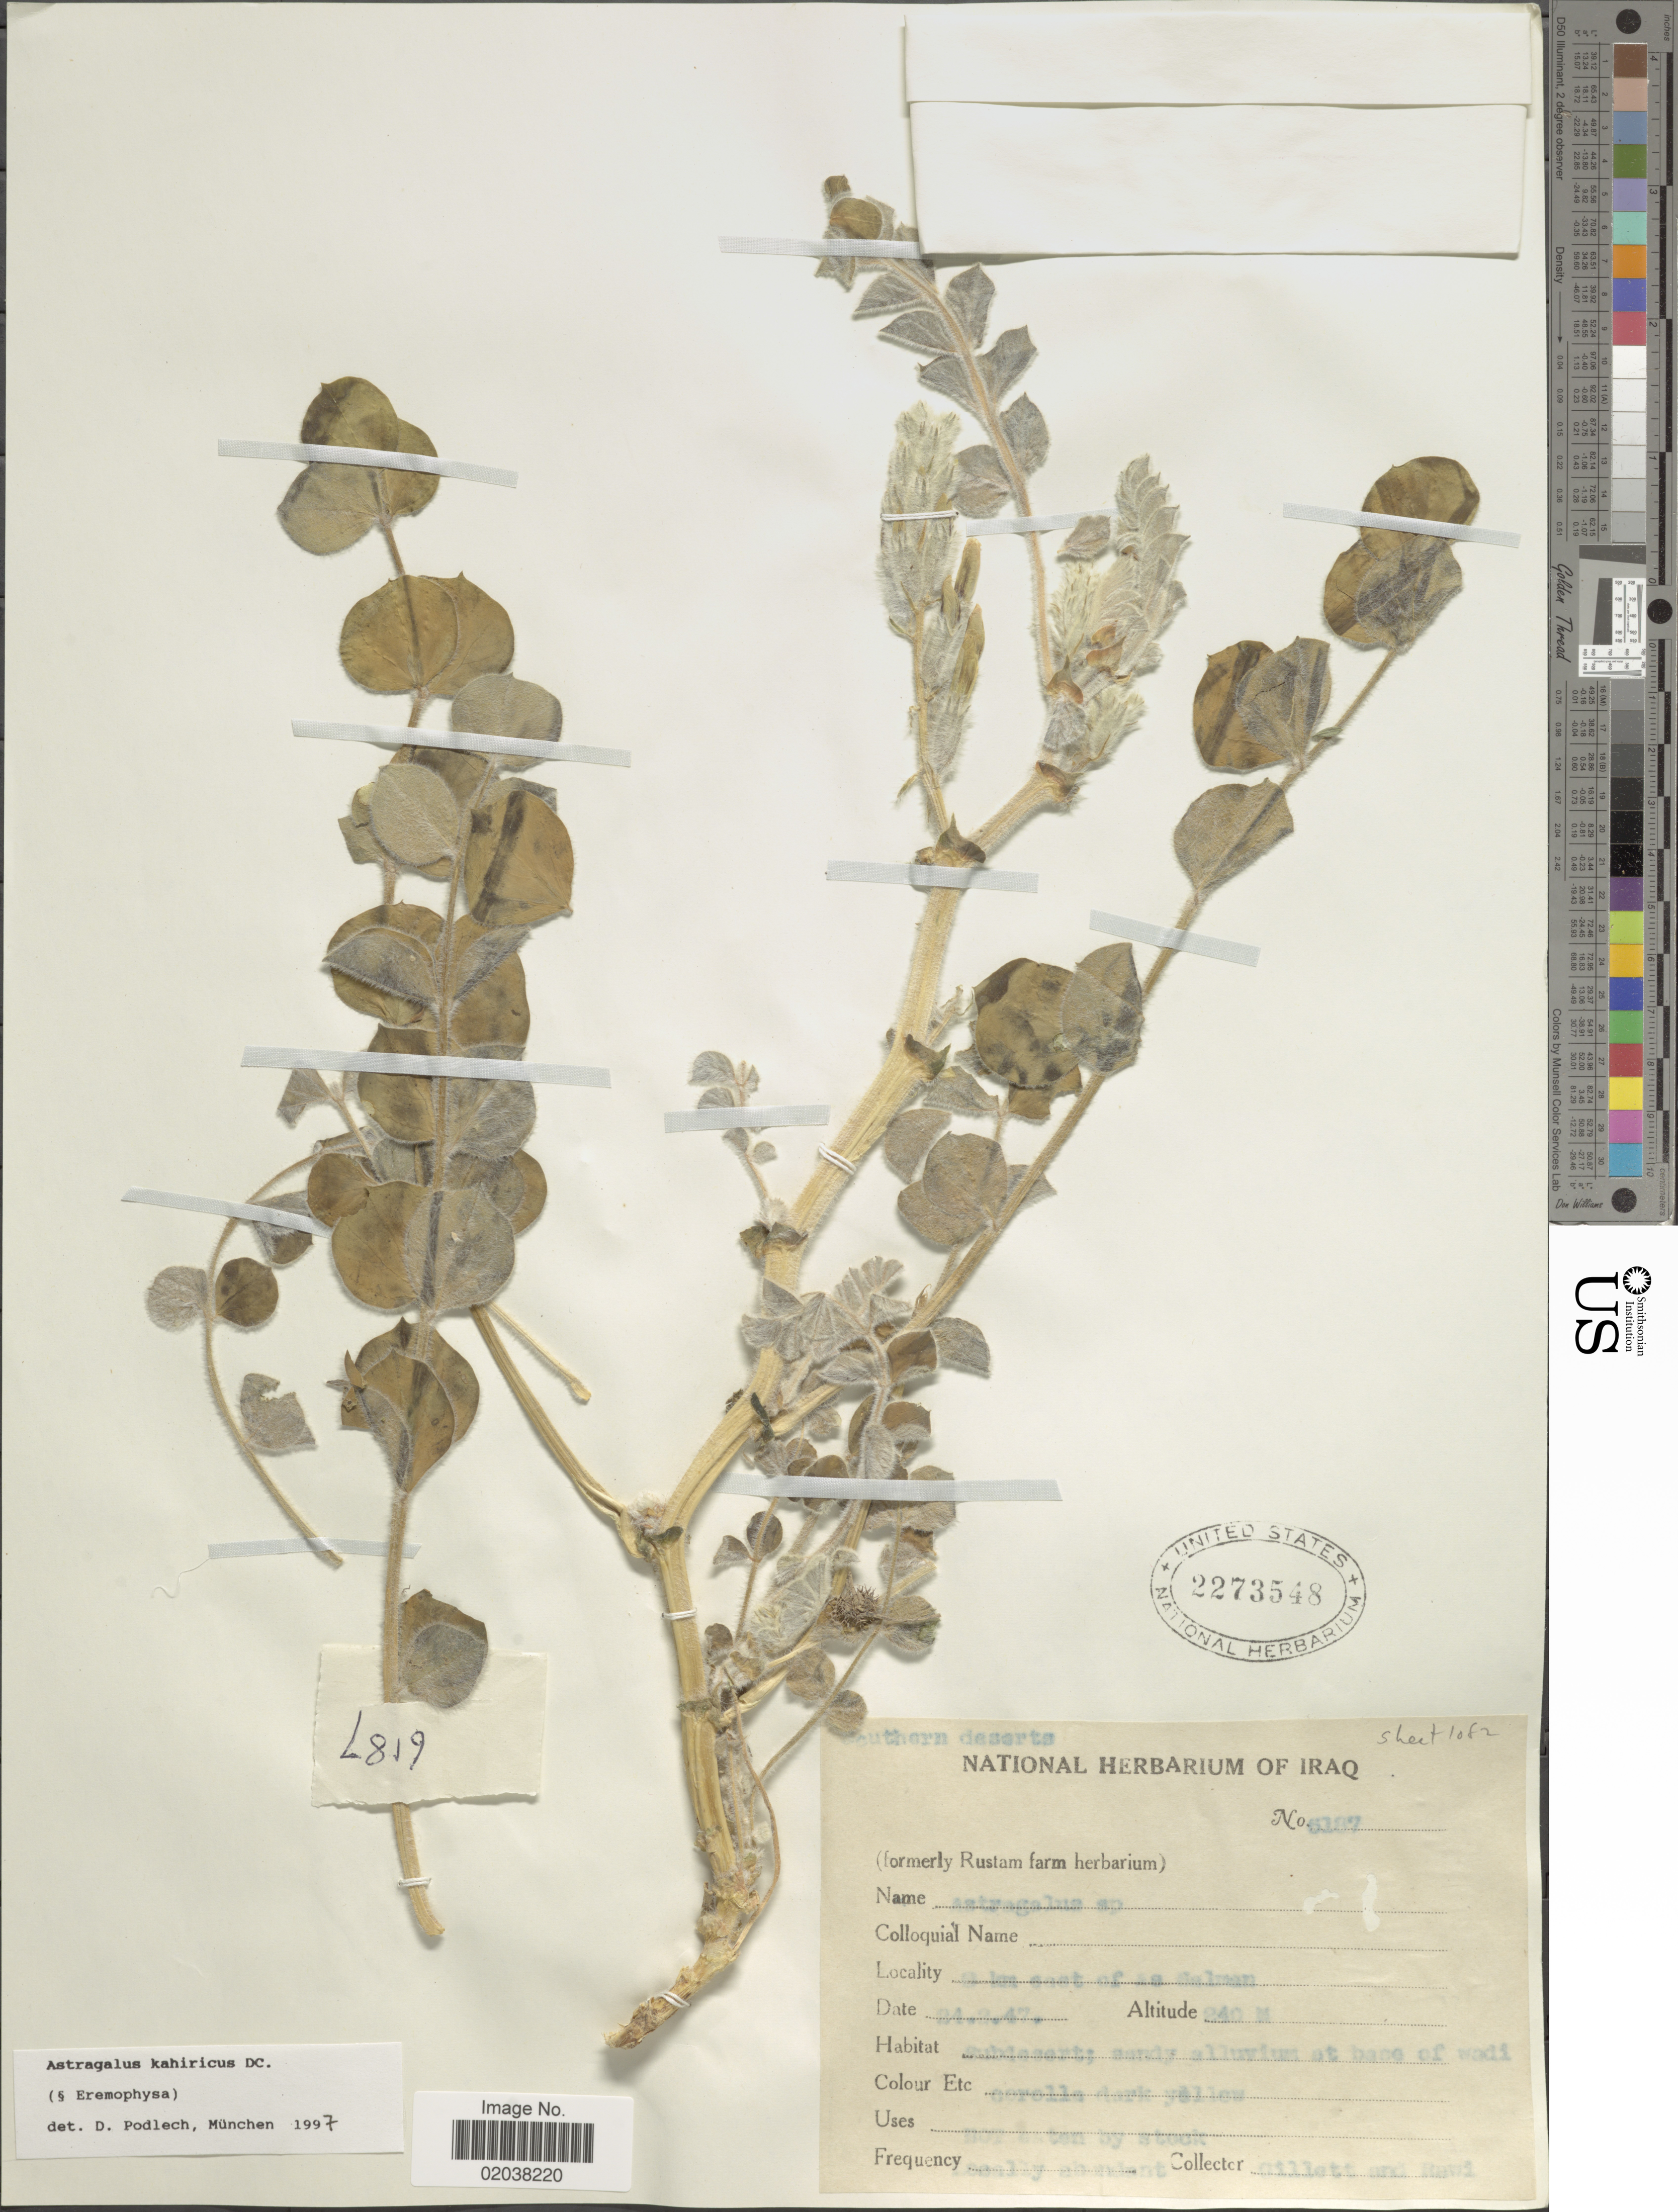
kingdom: Plantae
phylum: Tracheophyta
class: Magnoliopsida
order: Fabales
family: Fabaceae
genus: Astragalus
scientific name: Astragalus kahiricus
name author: DC.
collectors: Gillett, -- & -. Rawi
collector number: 5187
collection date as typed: Transcribed d/m/y: 24/2/47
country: Iraq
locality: Southern deserts, 9 [interpreted] km east of As Salman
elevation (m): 240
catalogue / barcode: US 2273548